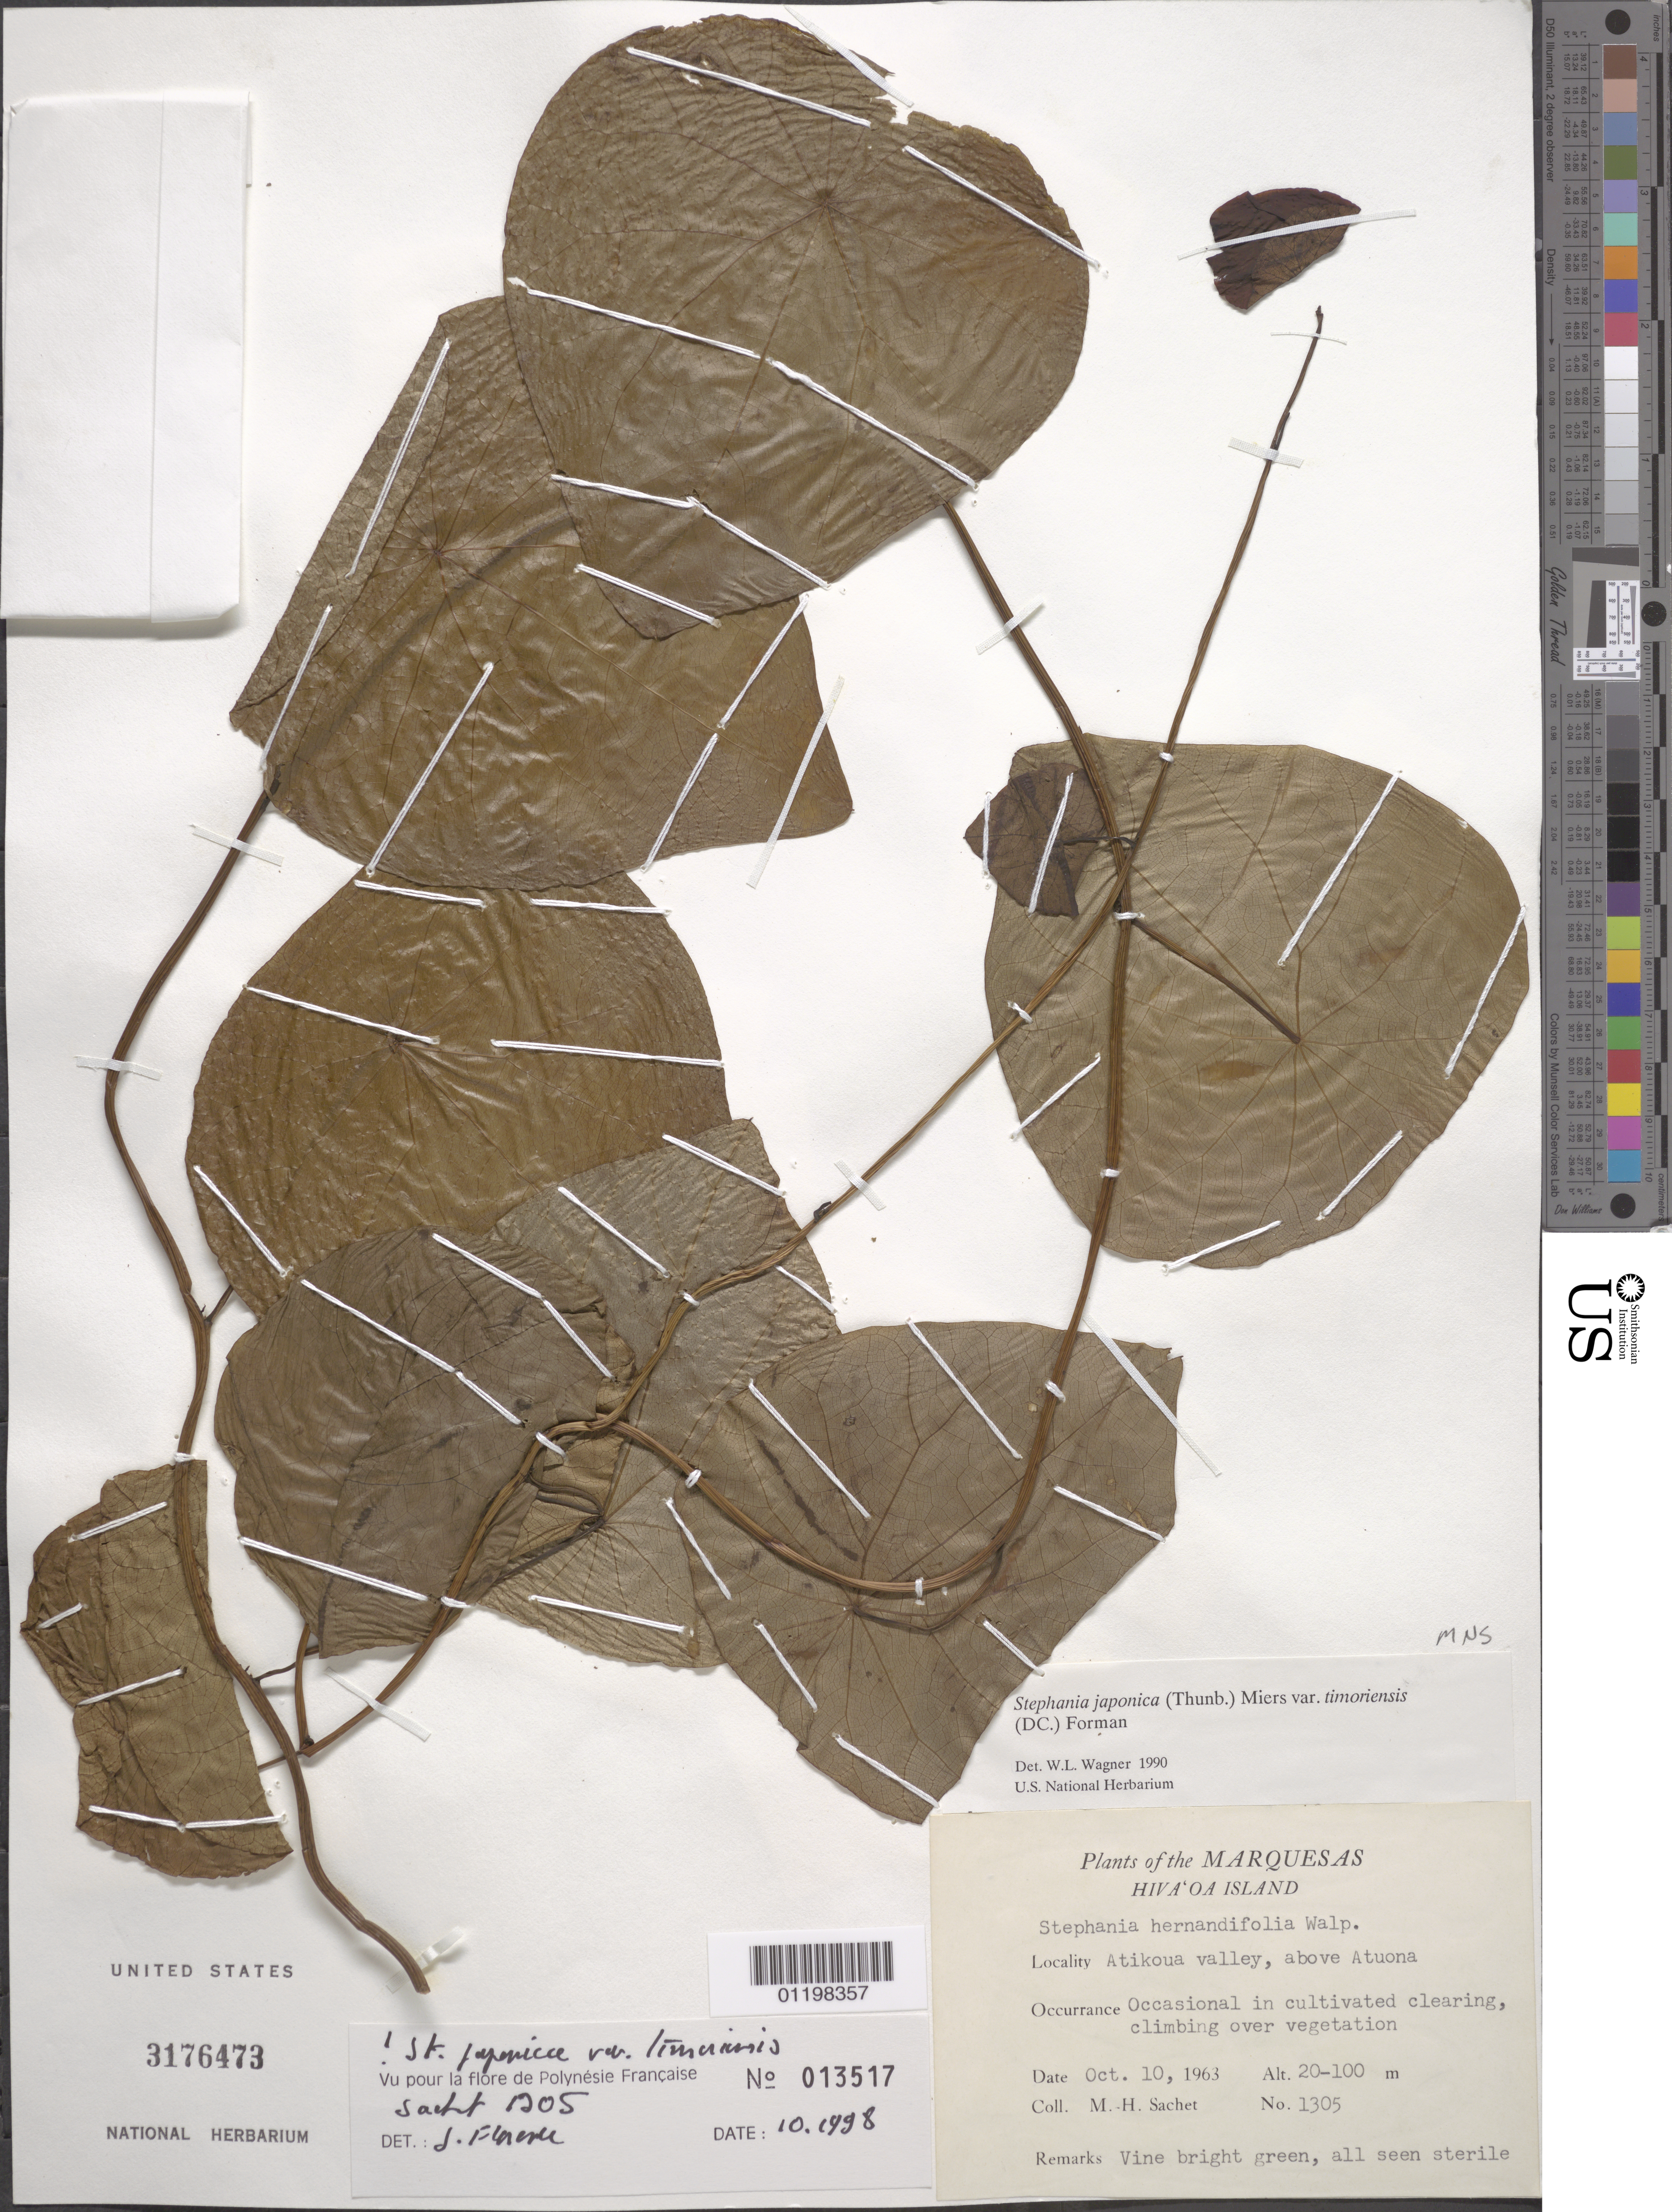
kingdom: Plantae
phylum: Tracheophyta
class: Magnoliopsida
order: Ranunculales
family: Menispermaceae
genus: Stephania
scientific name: Stephania japonica var. timoriensis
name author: (DC.) Forman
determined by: Wagner, W. L., (BOT), Smithsonian Institution - National Museum of Natural History (UNITED STATES)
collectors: M.-H. Sachet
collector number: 1305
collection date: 1963-10-10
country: French Polynesia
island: Hiva Oa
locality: Atikoua valley, above Atuona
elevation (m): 20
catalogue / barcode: US 3176473